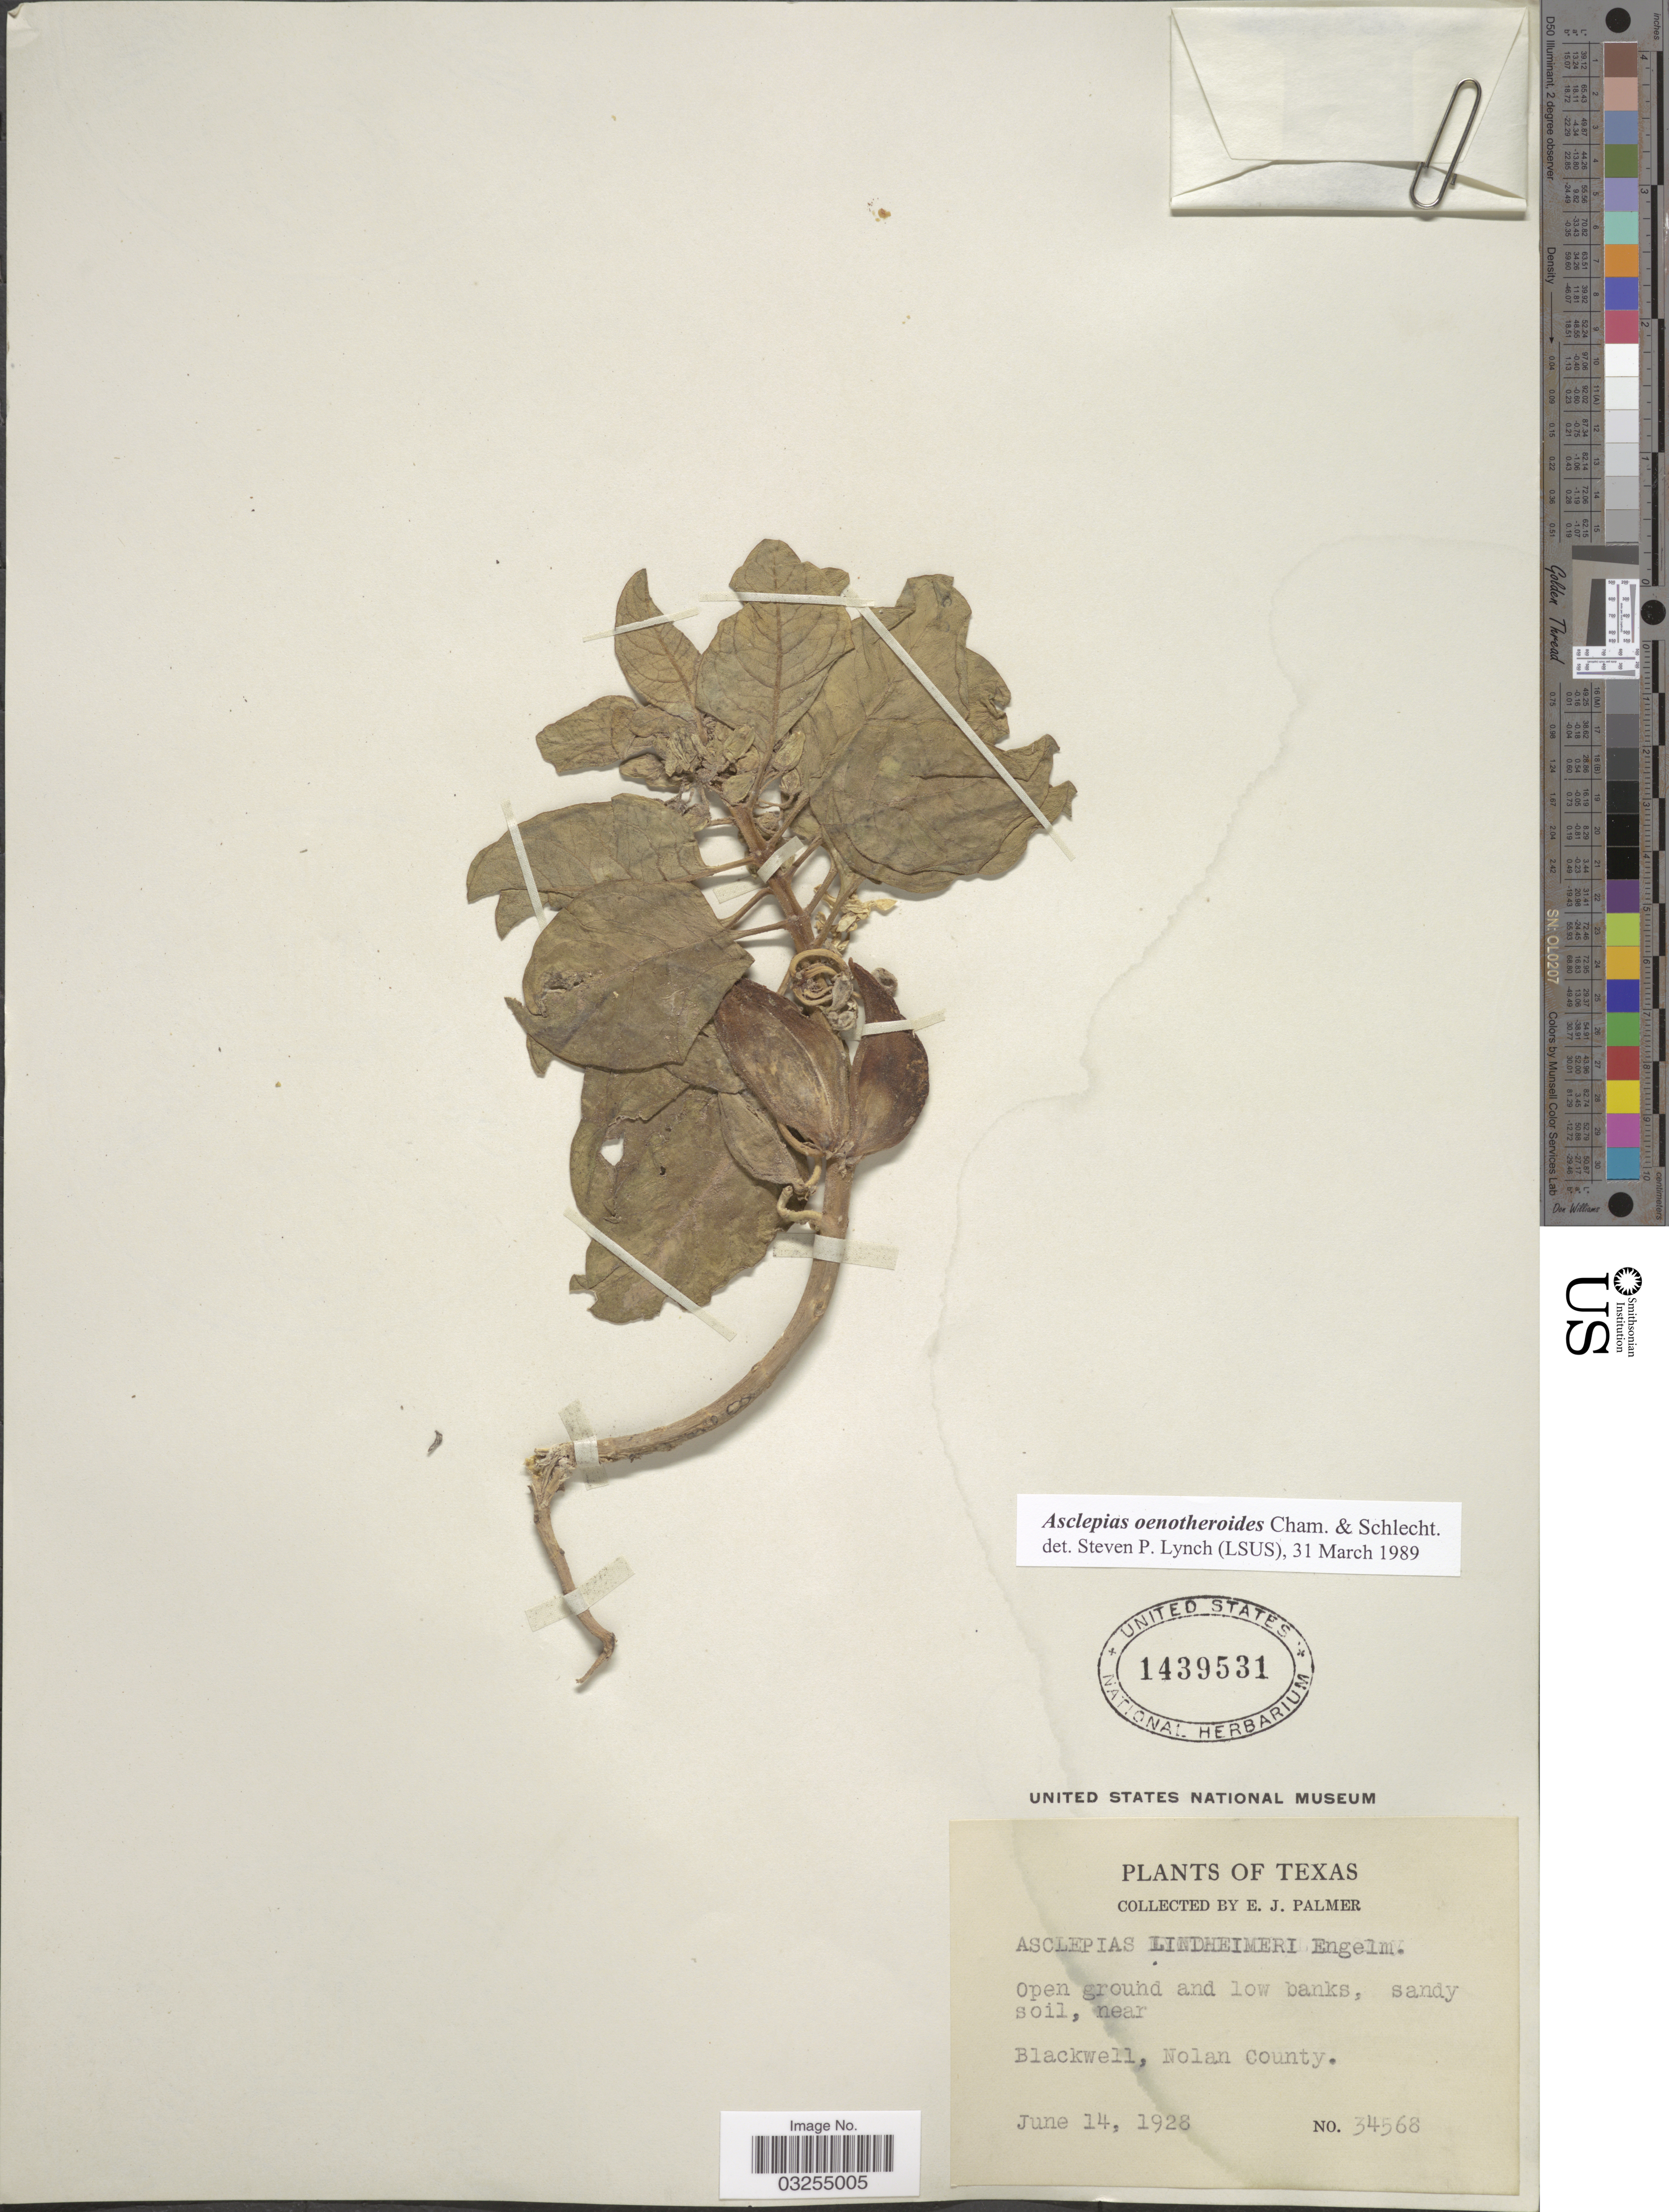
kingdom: Plantae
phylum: Tracheophyta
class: Magnoliopsida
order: Gentianales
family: Apocynaceae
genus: Asclepias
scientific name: Asclepias oenotheroides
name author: Schltdl. & Cham.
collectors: E. J. Palmer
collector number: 34568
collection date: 1928-06-14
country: United States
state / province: Texas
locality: Near Blackwell, Nolan County.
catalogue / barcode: US 1439531